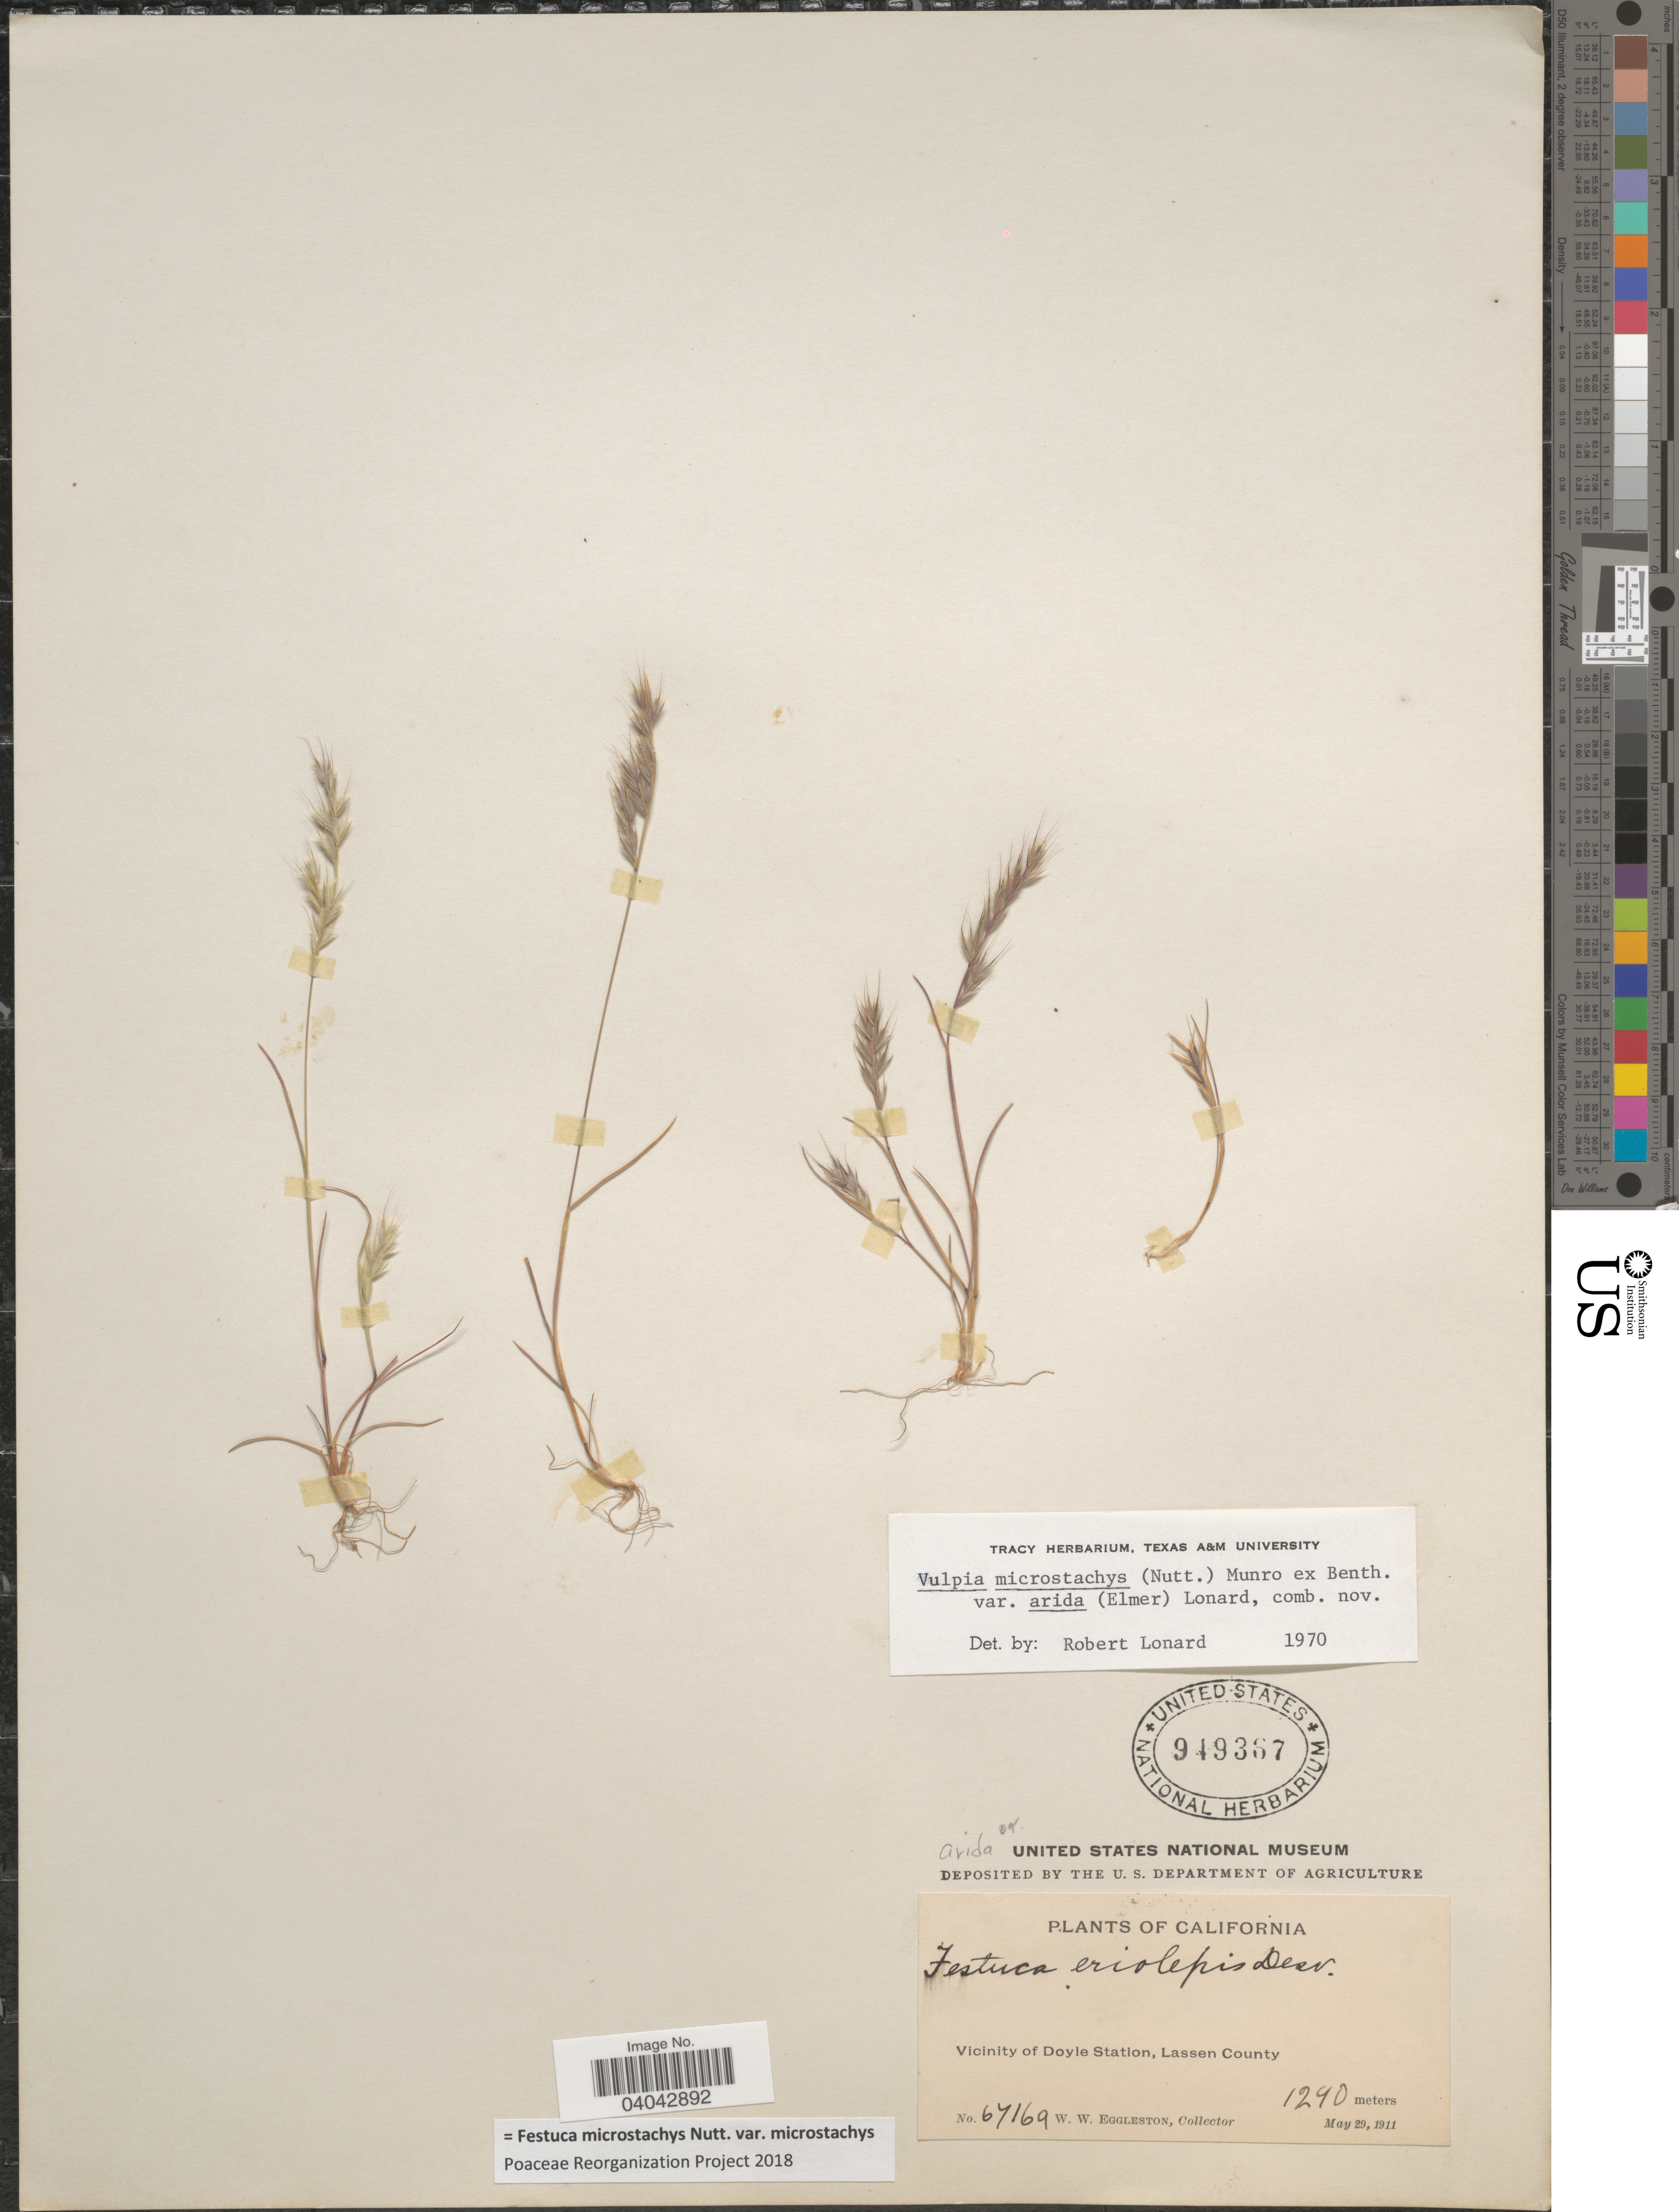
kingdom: Plantae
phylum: Tracheophyta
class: Liliopsida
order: Poales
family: Poaceae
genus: Festuca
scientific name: Festuca microstachys var. microstachys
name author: Nutt.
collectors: W. W. Eggleston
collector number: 67169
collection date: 1911-05-29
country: United States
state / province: California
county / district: Lassen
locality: Vicinity of Doyle Station, Lassen County.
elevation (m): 1290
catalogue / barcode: US 949367